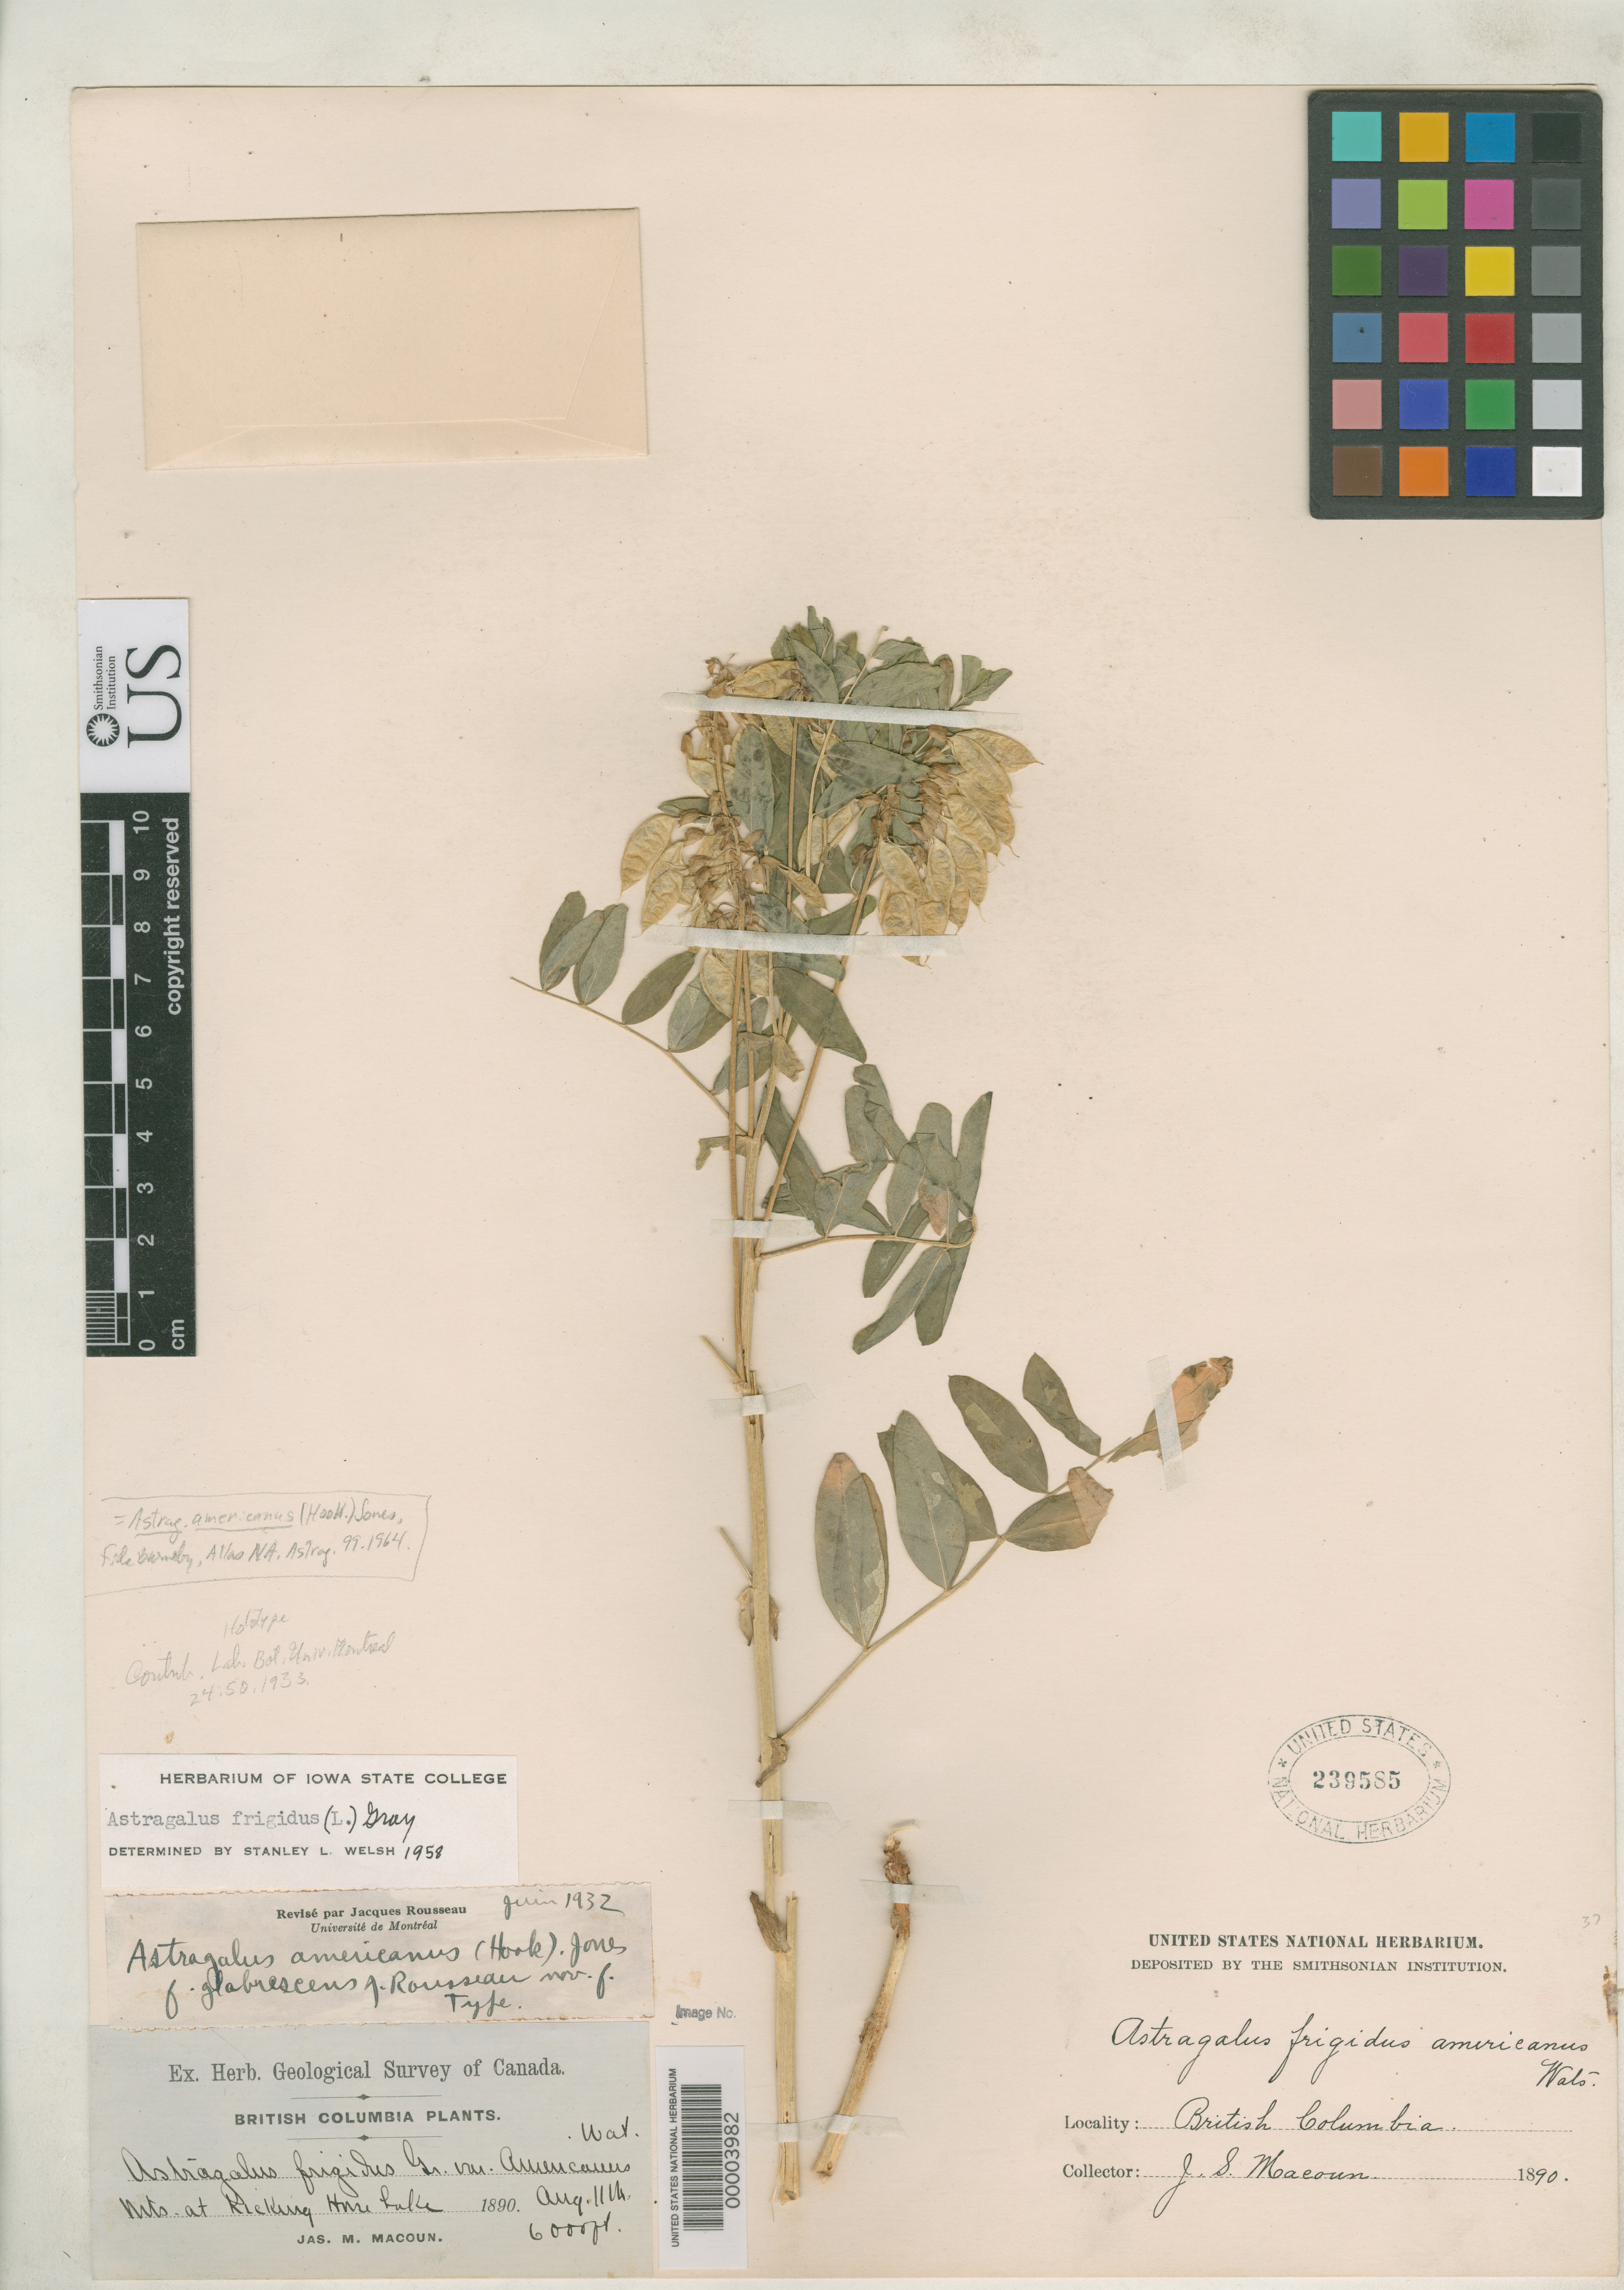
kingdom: Plantae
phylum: Tracheophyta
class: Magnoliopsida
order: Fabales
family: Fabaceae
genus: Astragalus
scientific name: Astragalus americanus f. glabrescens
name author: J. Rousseau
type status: Holotype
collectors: J. M. Macoun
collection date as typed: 11 Aug 1890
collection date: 1890-08-11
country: Canada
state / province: British Columbia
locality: Mountains at Kicking Horse Lake; alt. 6000 ft.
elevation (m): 1829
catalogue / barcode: US 239585